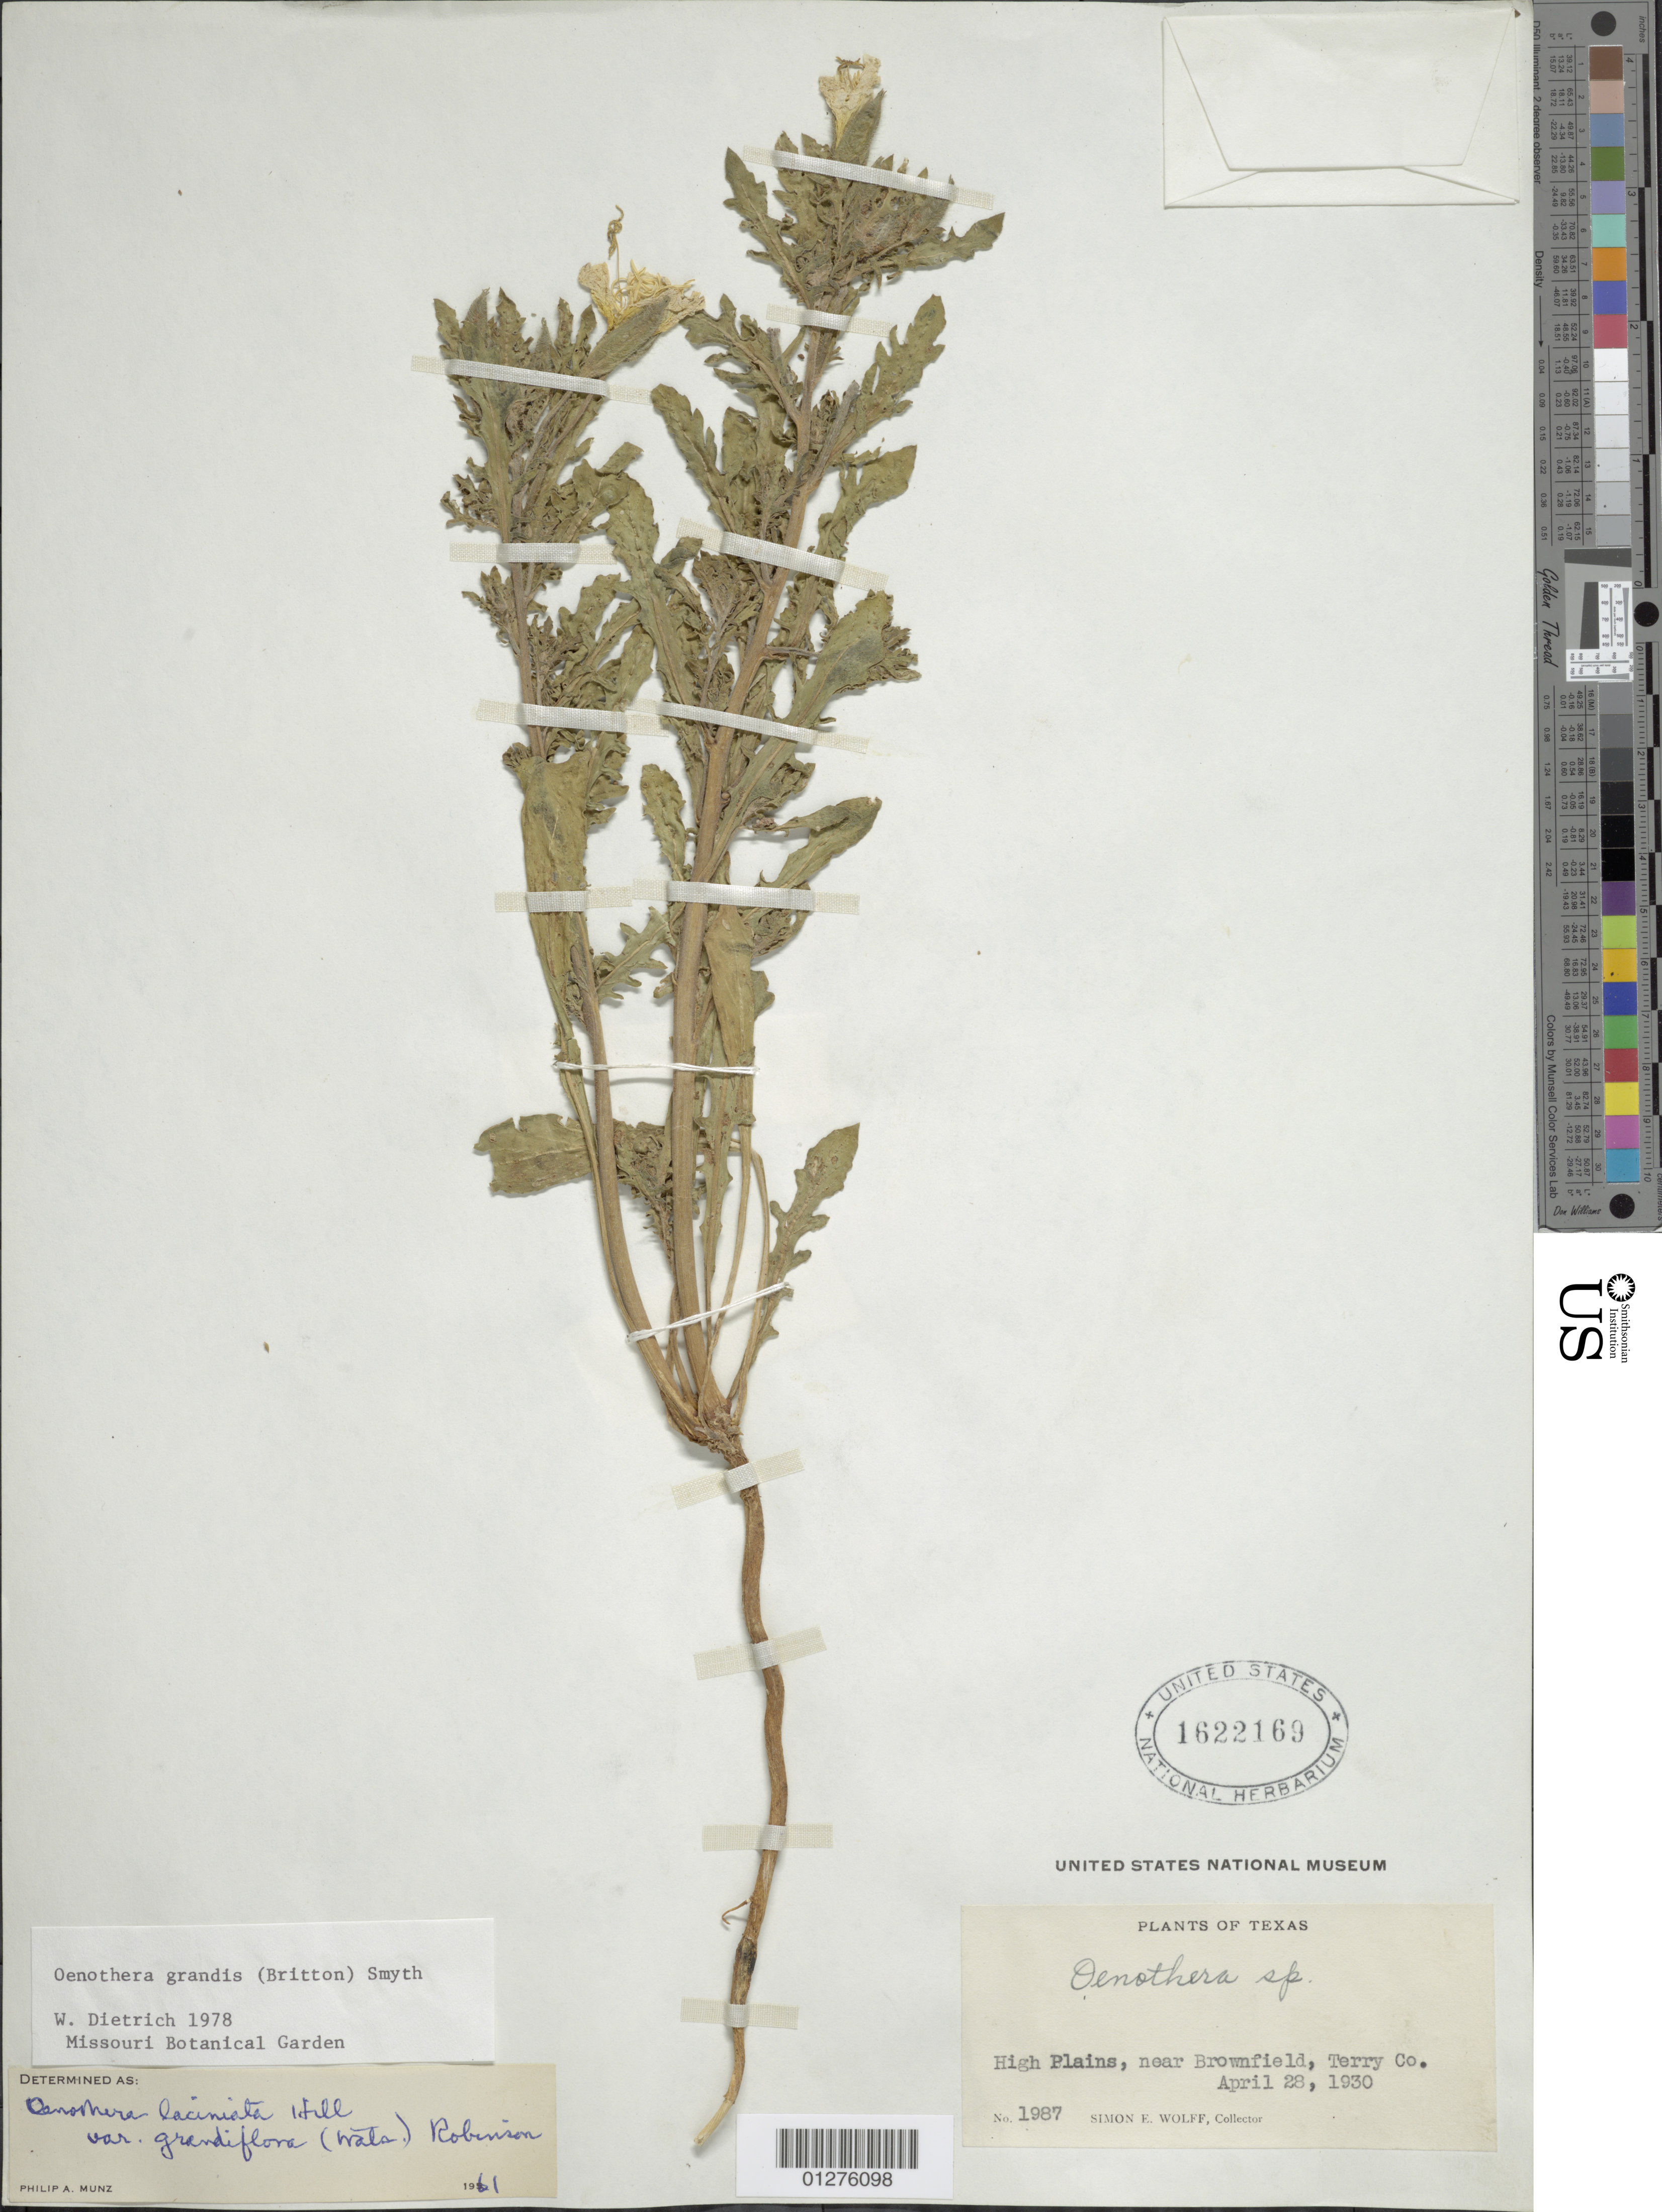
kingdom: Plantae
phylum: Tracheophyta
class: Magnoliopsida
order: Myrtales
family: Onagraceae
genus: Oenothera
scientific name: Oenothera grandis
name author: (Britton) Smyth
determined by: Dietrich, W.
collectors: S. E. Wolff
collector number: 1987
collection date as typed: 28 Apr 1930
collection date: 1930-04-28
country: United States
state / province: Texas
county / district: Terry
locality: High Plains, near Brownfield.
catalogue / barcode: US 1622169